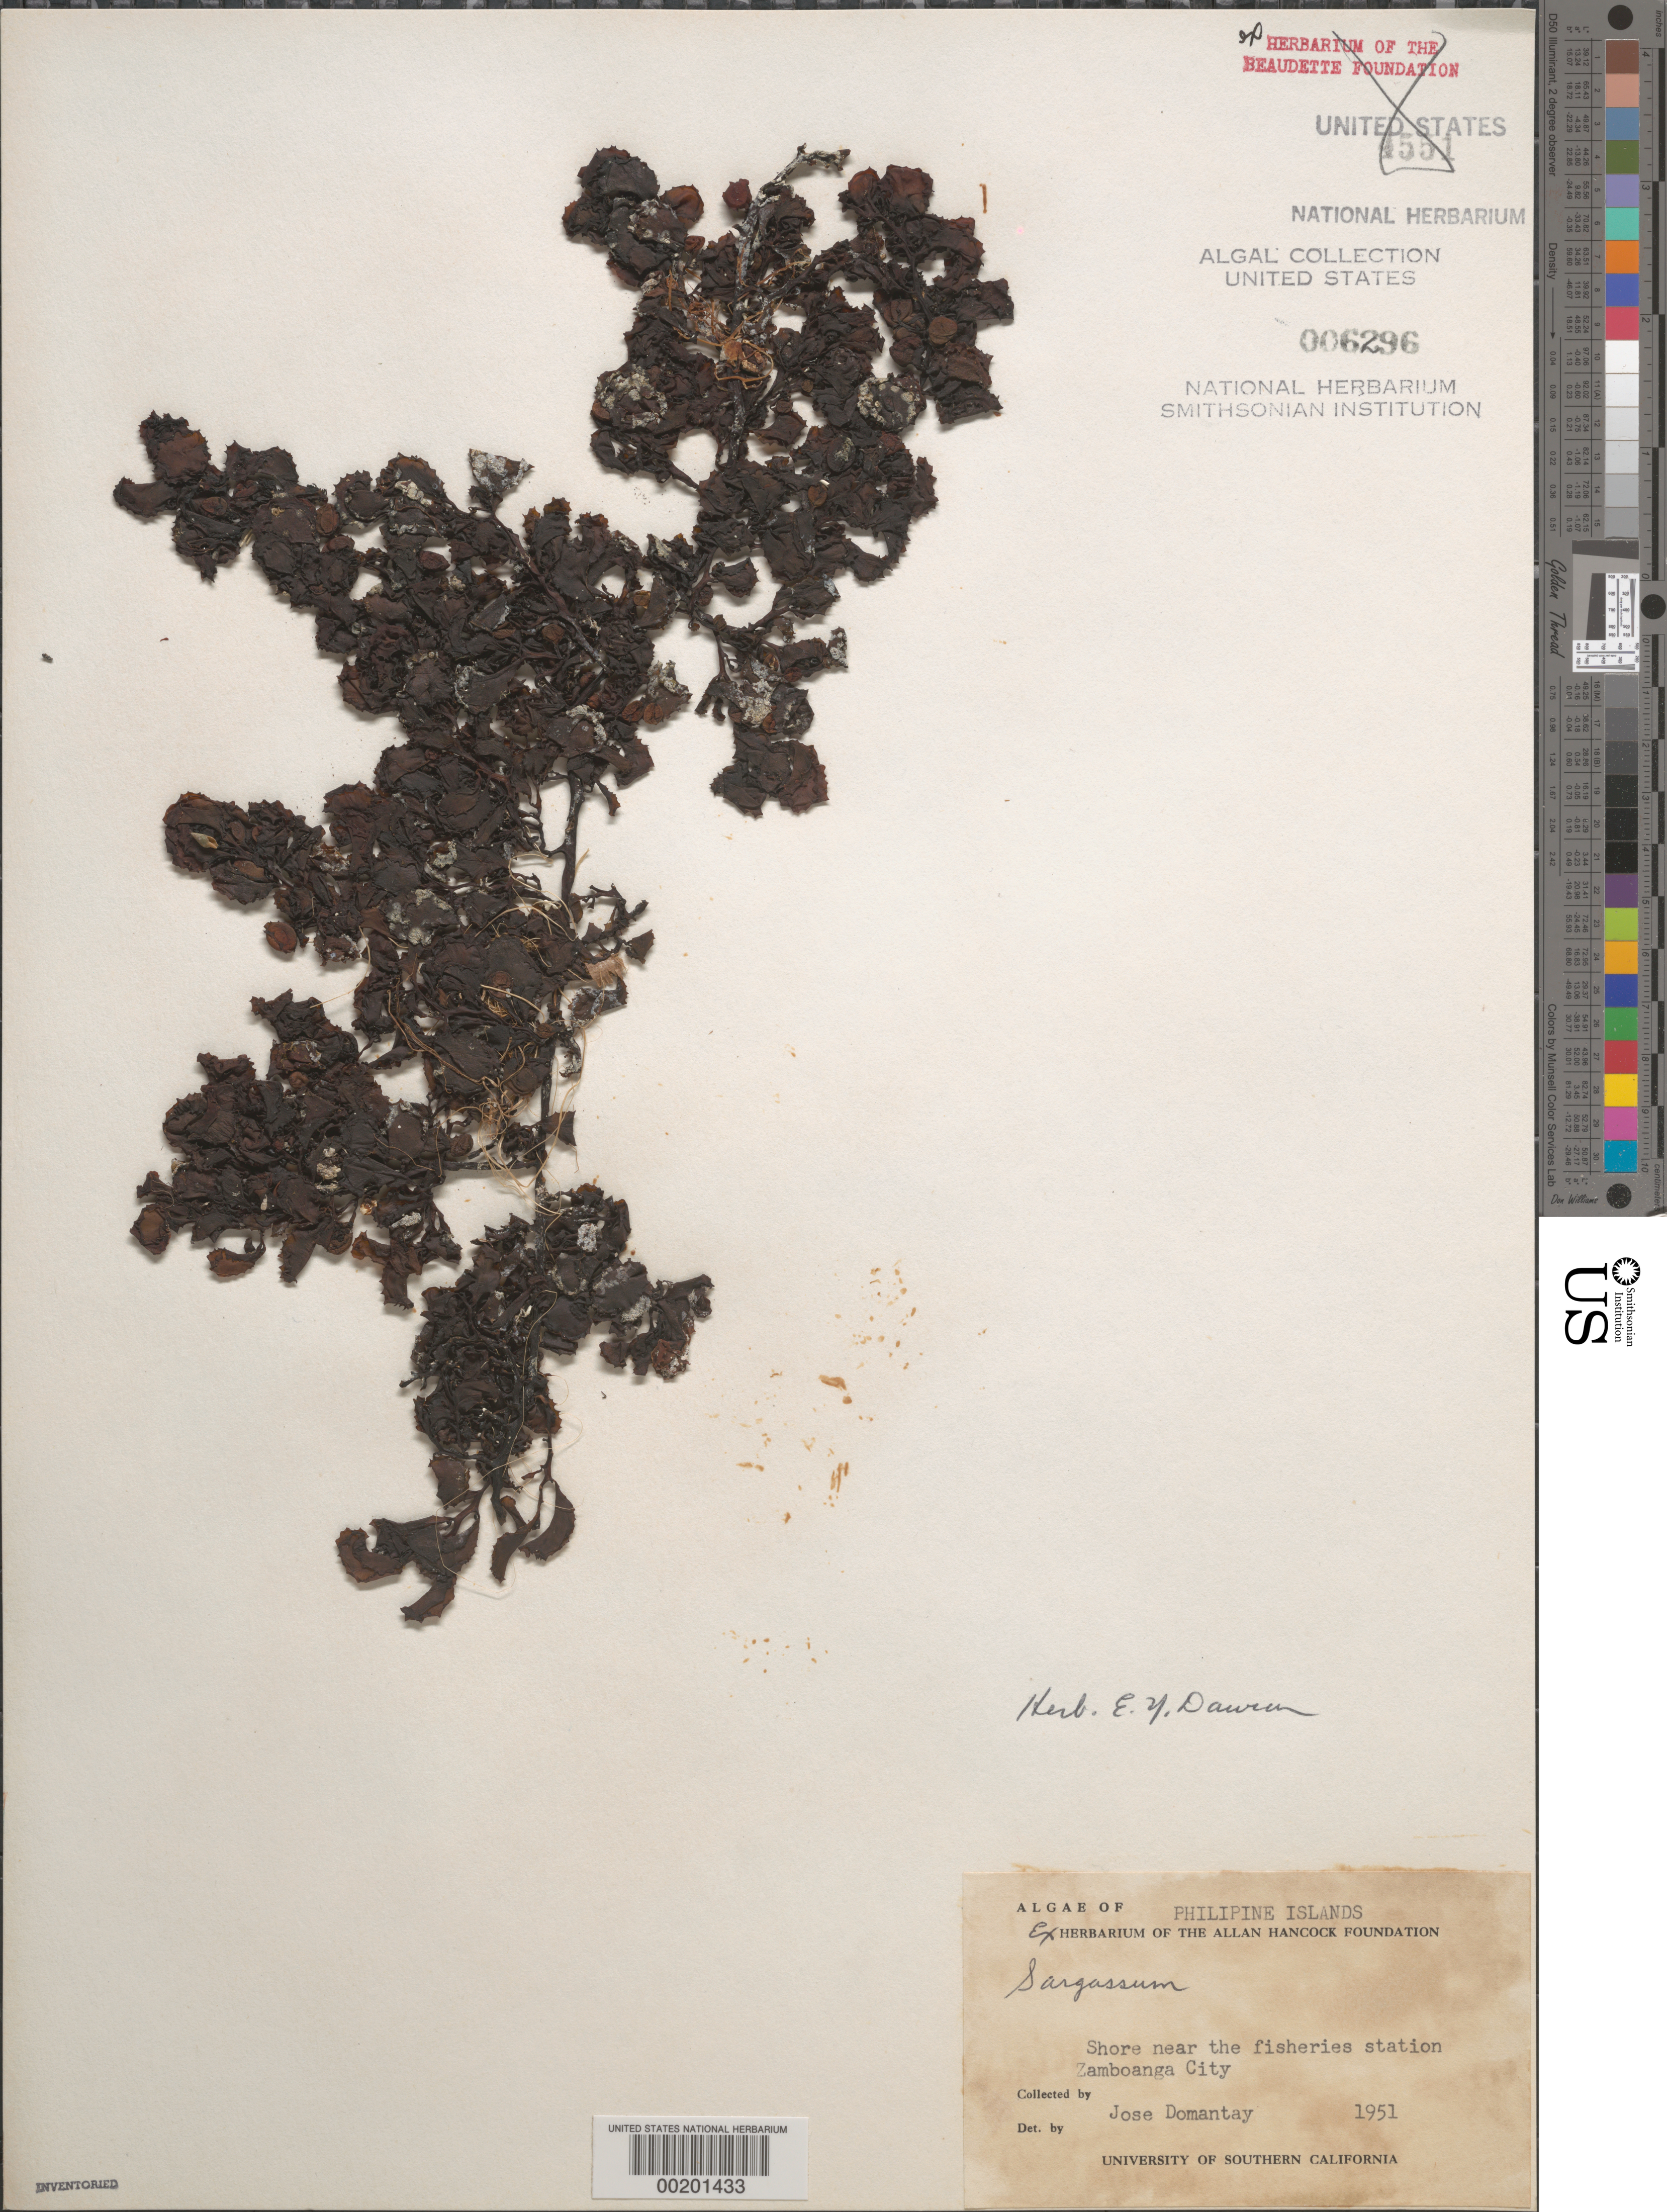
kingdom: Chromista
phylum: Ochrophyta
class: Phaeophyceae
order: Fucales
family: Sargassaceae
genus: Sargassum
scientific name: Sargassum sp.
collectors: J. Domantay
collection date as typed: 1951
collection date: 1951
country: Philippines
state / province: Zamboanga Peninsula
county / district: Zamboanga del Sur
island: Mindanao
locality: City of Zamboanga near fisheries station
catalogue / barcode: US 6296